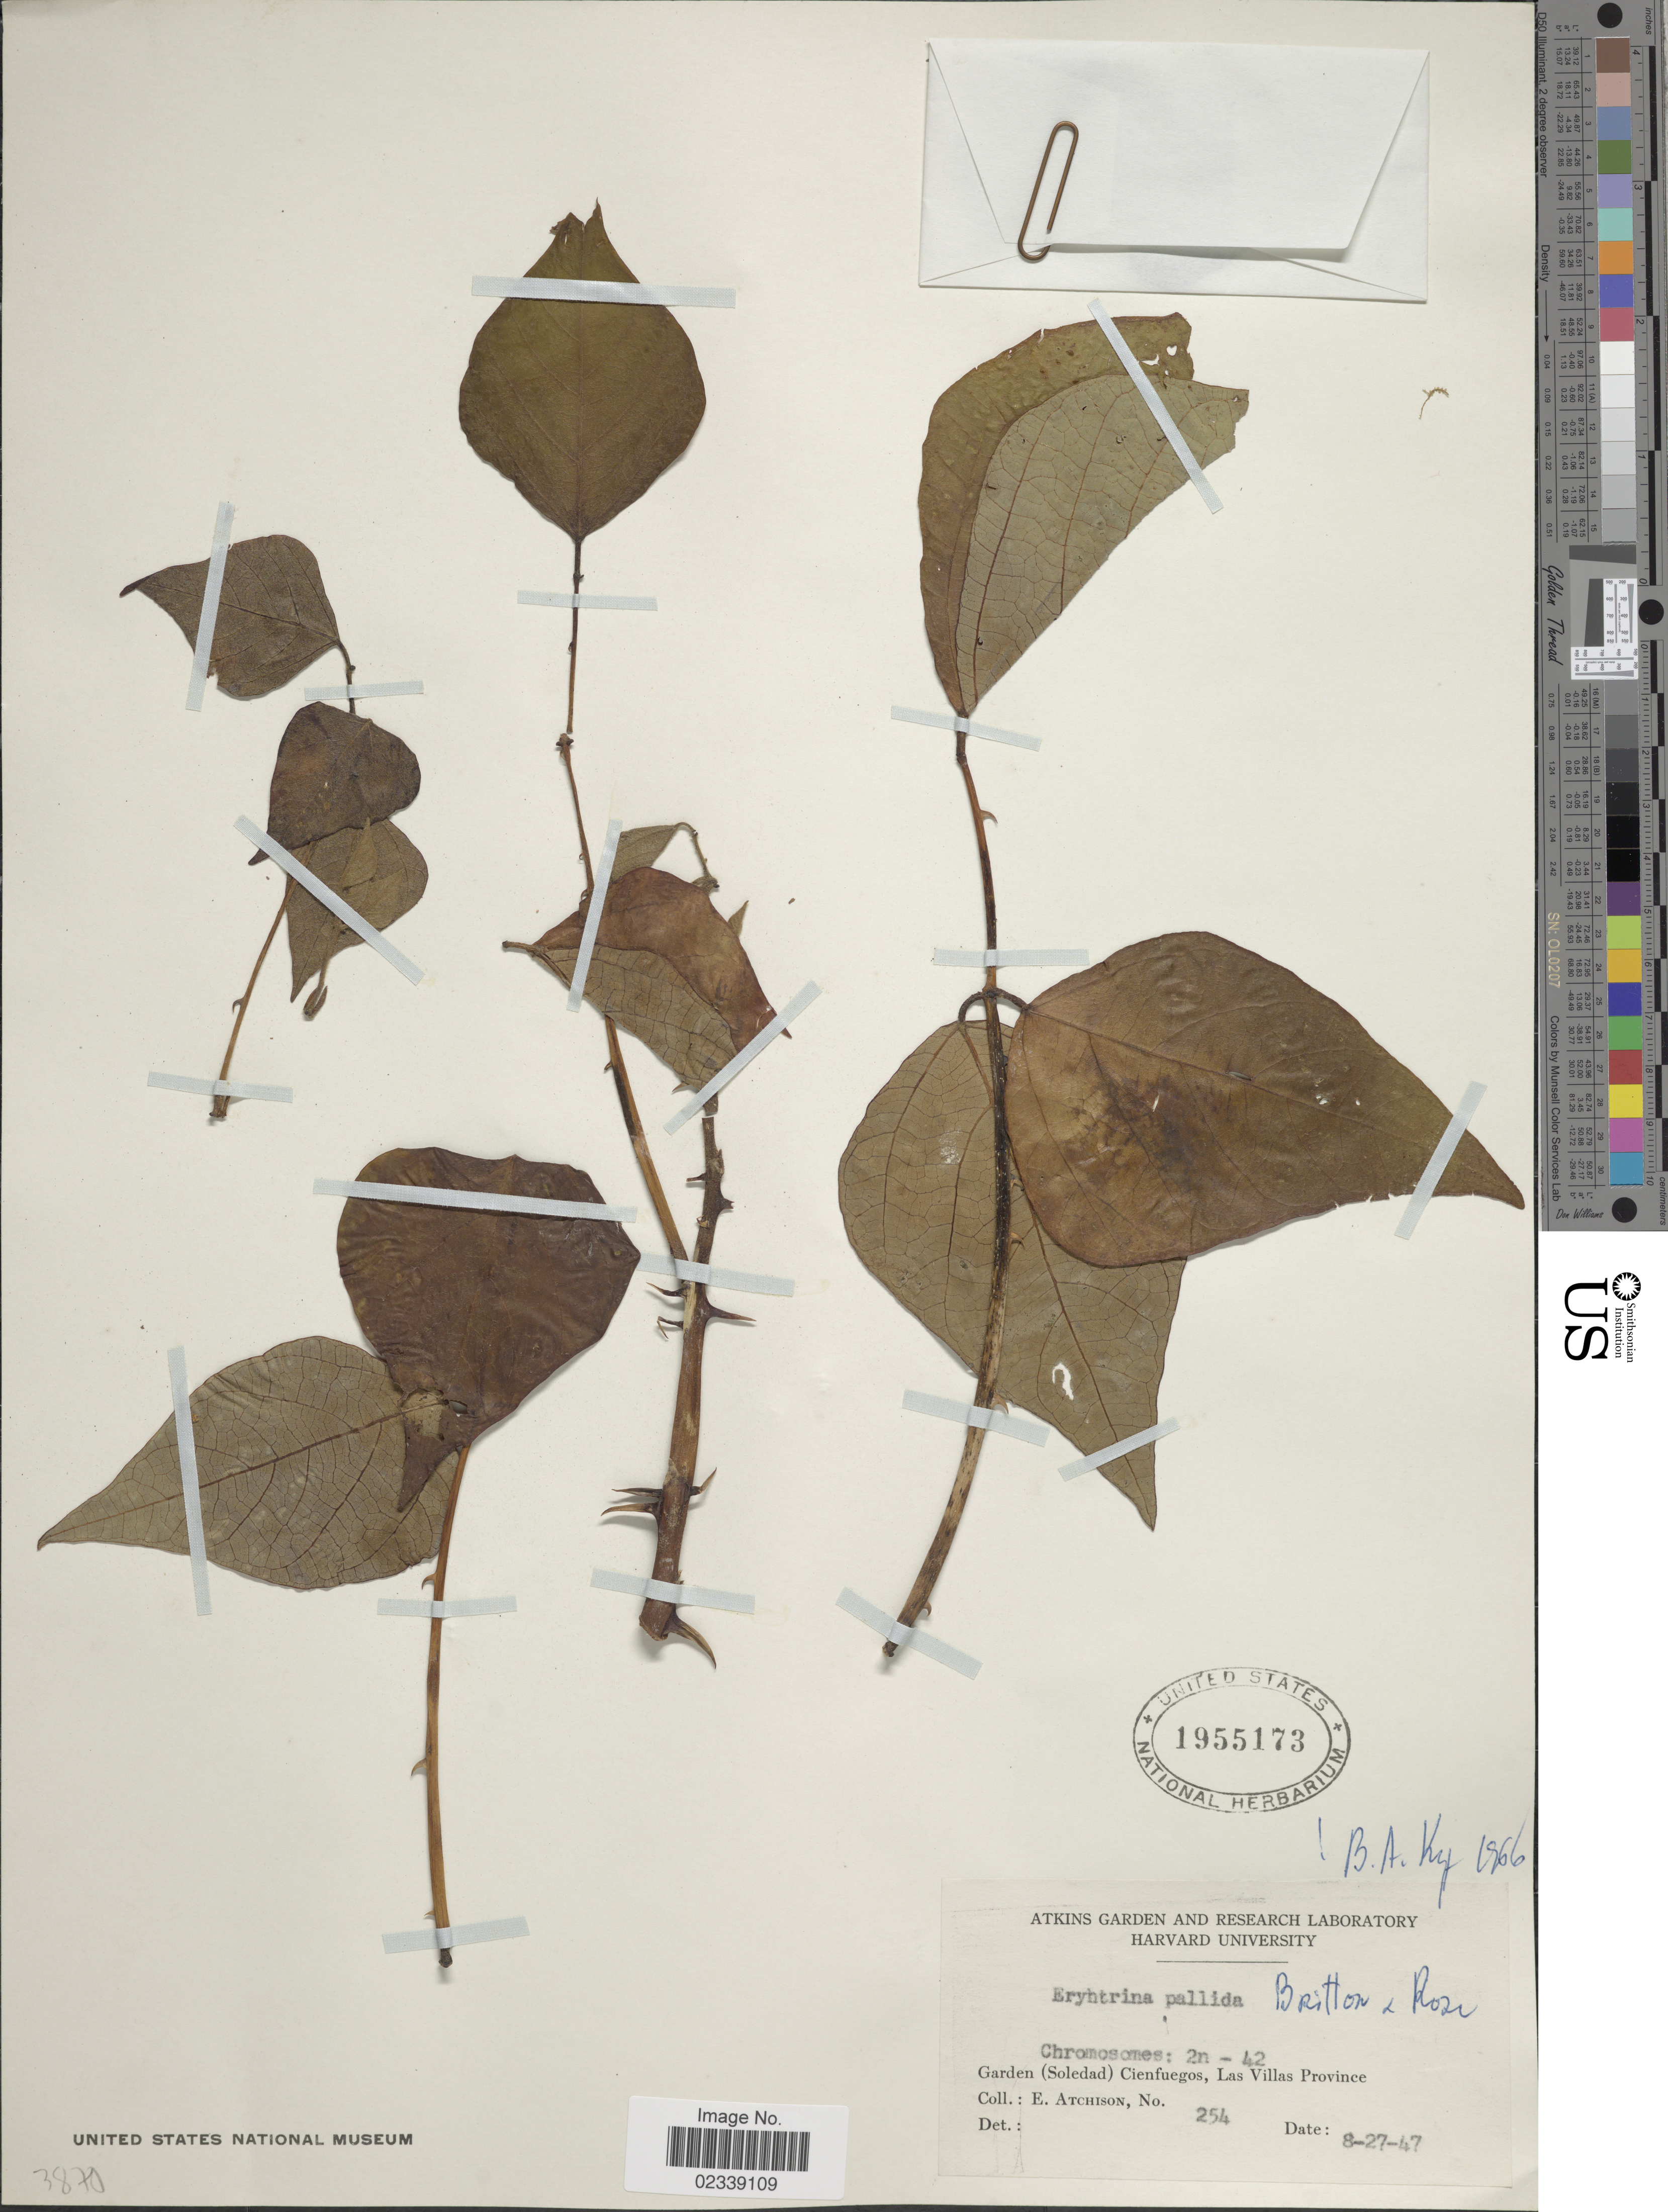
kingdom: Plantae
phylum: Tracheophyta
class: Magnoliopsida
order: Fabales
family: Fabaceae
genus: Erythrina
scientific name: Erythrina pallida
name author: Britton & Rose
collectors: E. Atchison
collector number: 254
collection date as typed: Transcribed d/m/y: 27/8/47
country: Cuba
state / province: Las Villas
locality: Garden (Soledad) Cienfuegos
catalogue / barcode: US 1955173